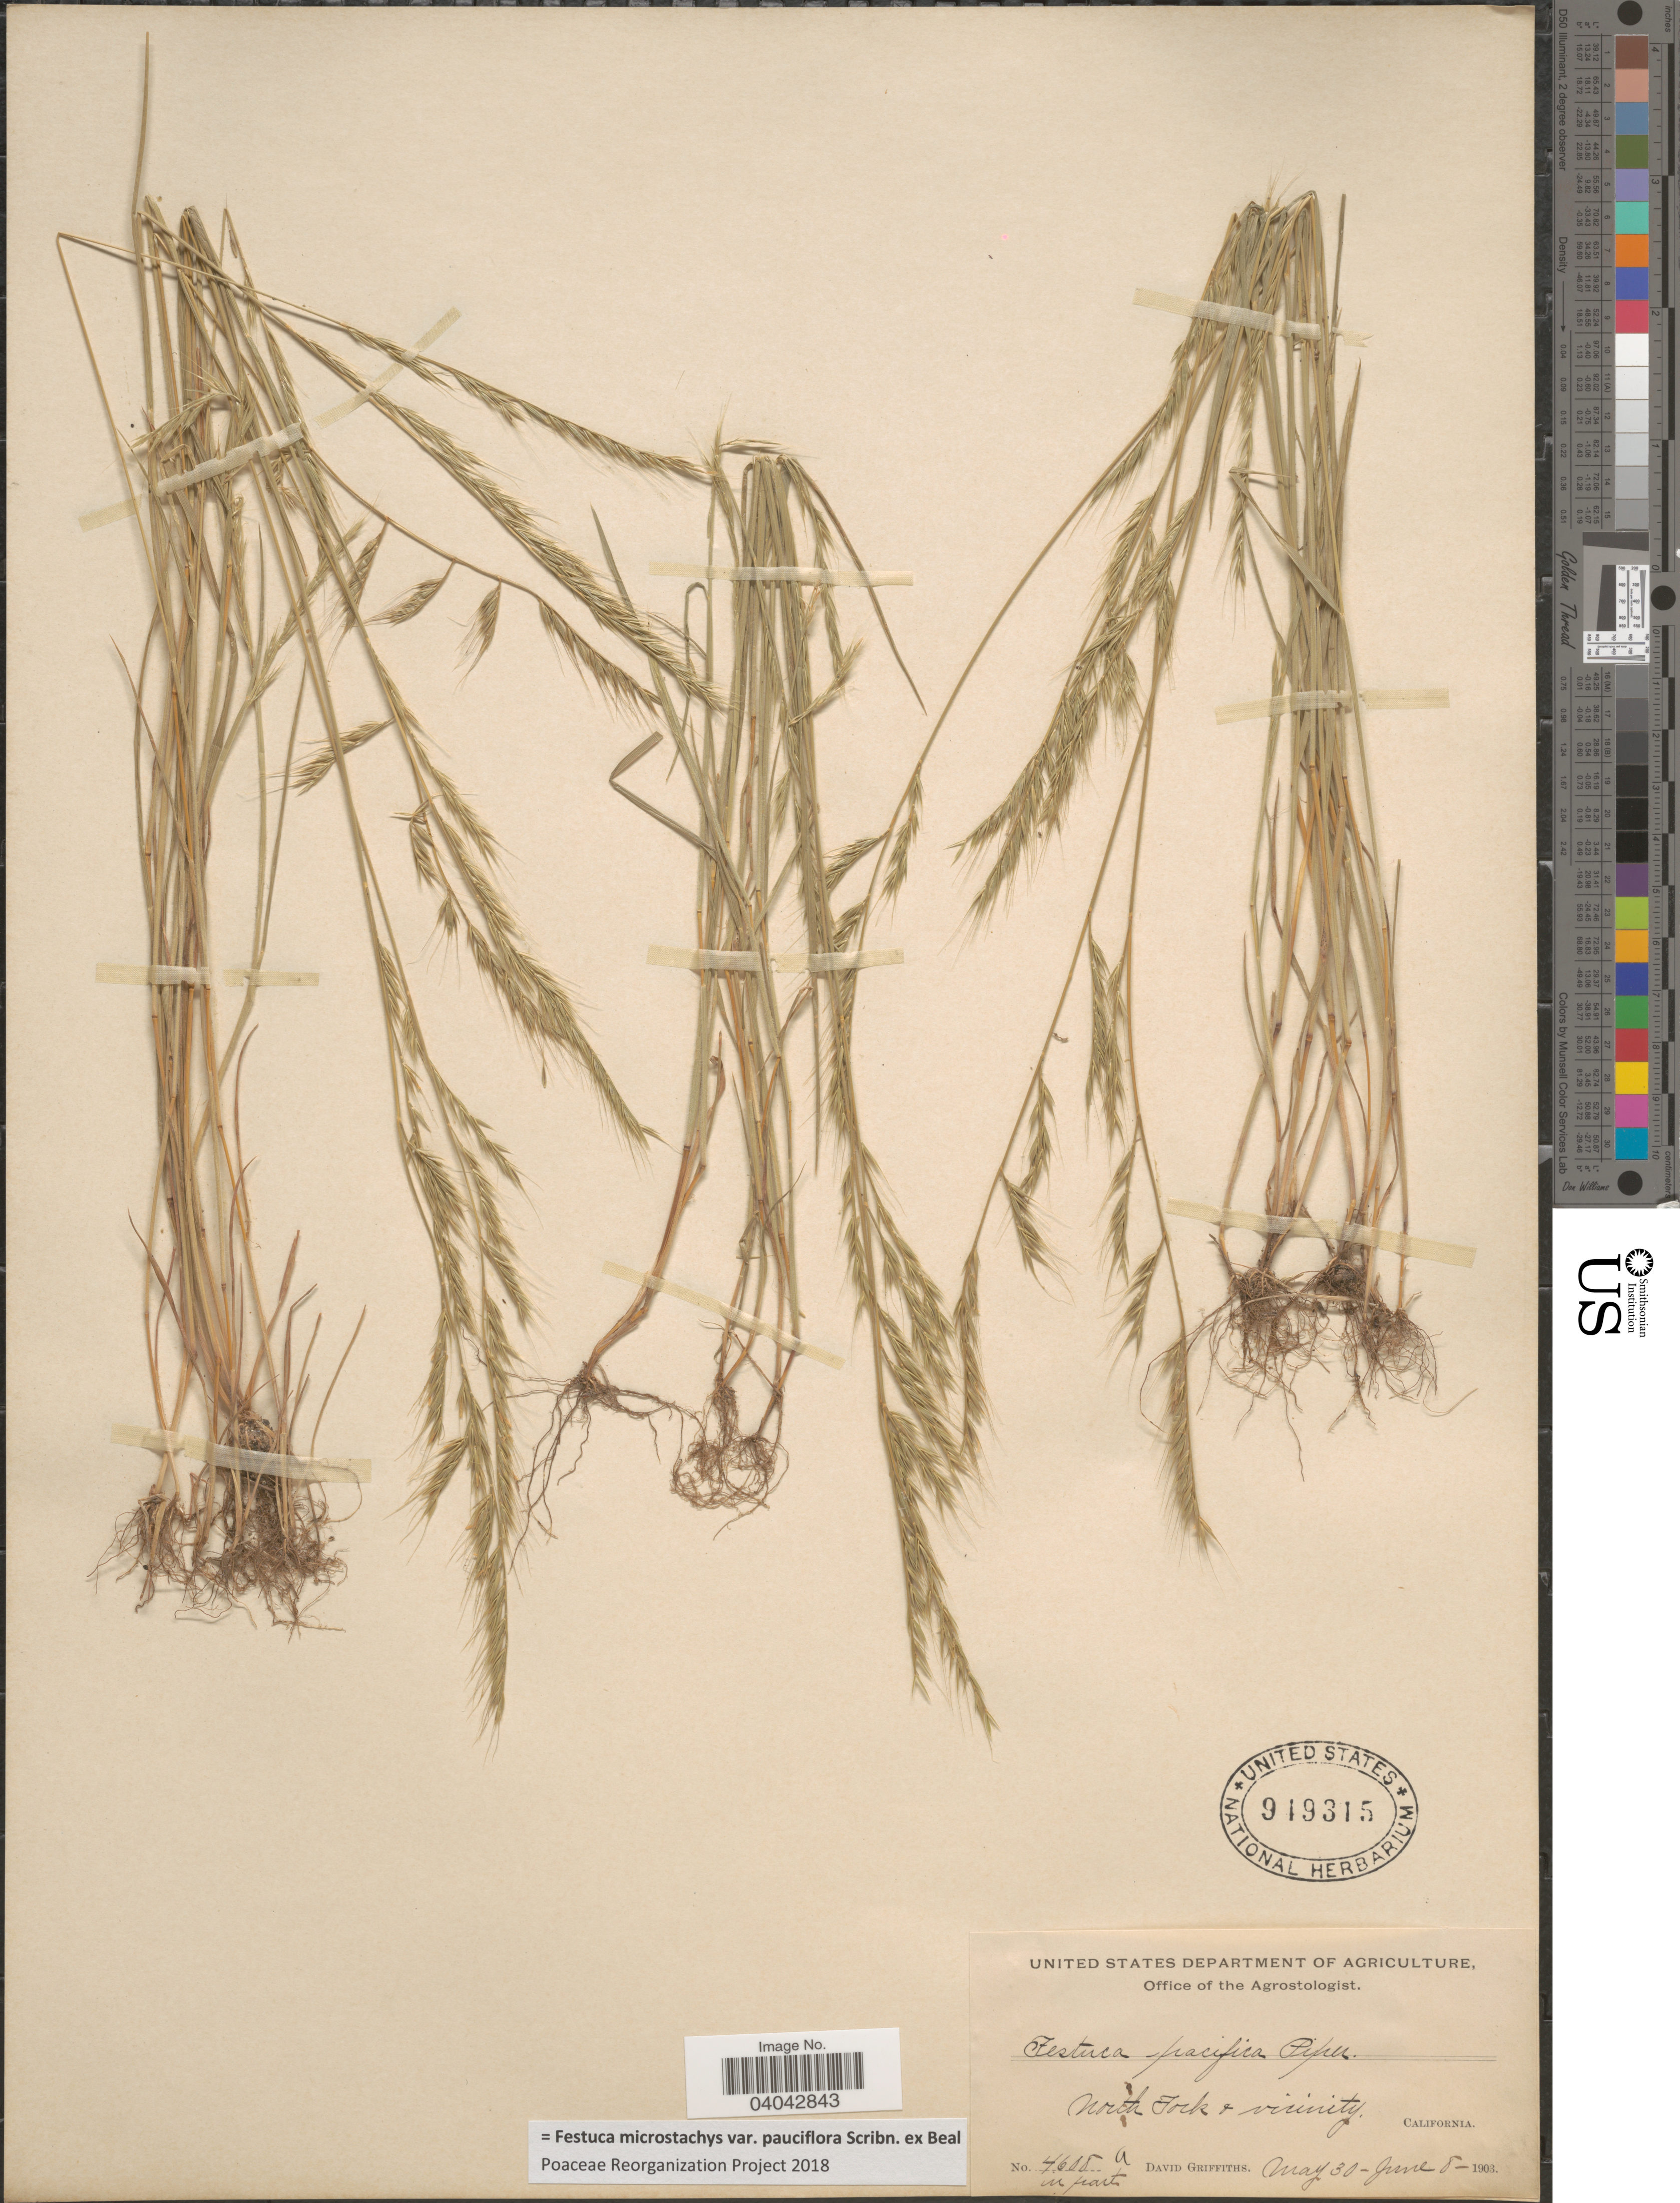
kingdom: Plantae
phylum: Tracheophyta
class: Liliopsida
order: Poales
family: Poaceae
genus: Festuca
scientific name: Festuca microstachys var. pauciflora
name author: Scribn. ex W.J. Beal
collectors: D. Griffiths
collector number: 4608A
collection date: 1903-05-30/1903-06-08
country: United States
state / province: California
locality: North Fork & vicinity.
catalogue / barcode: US 949315